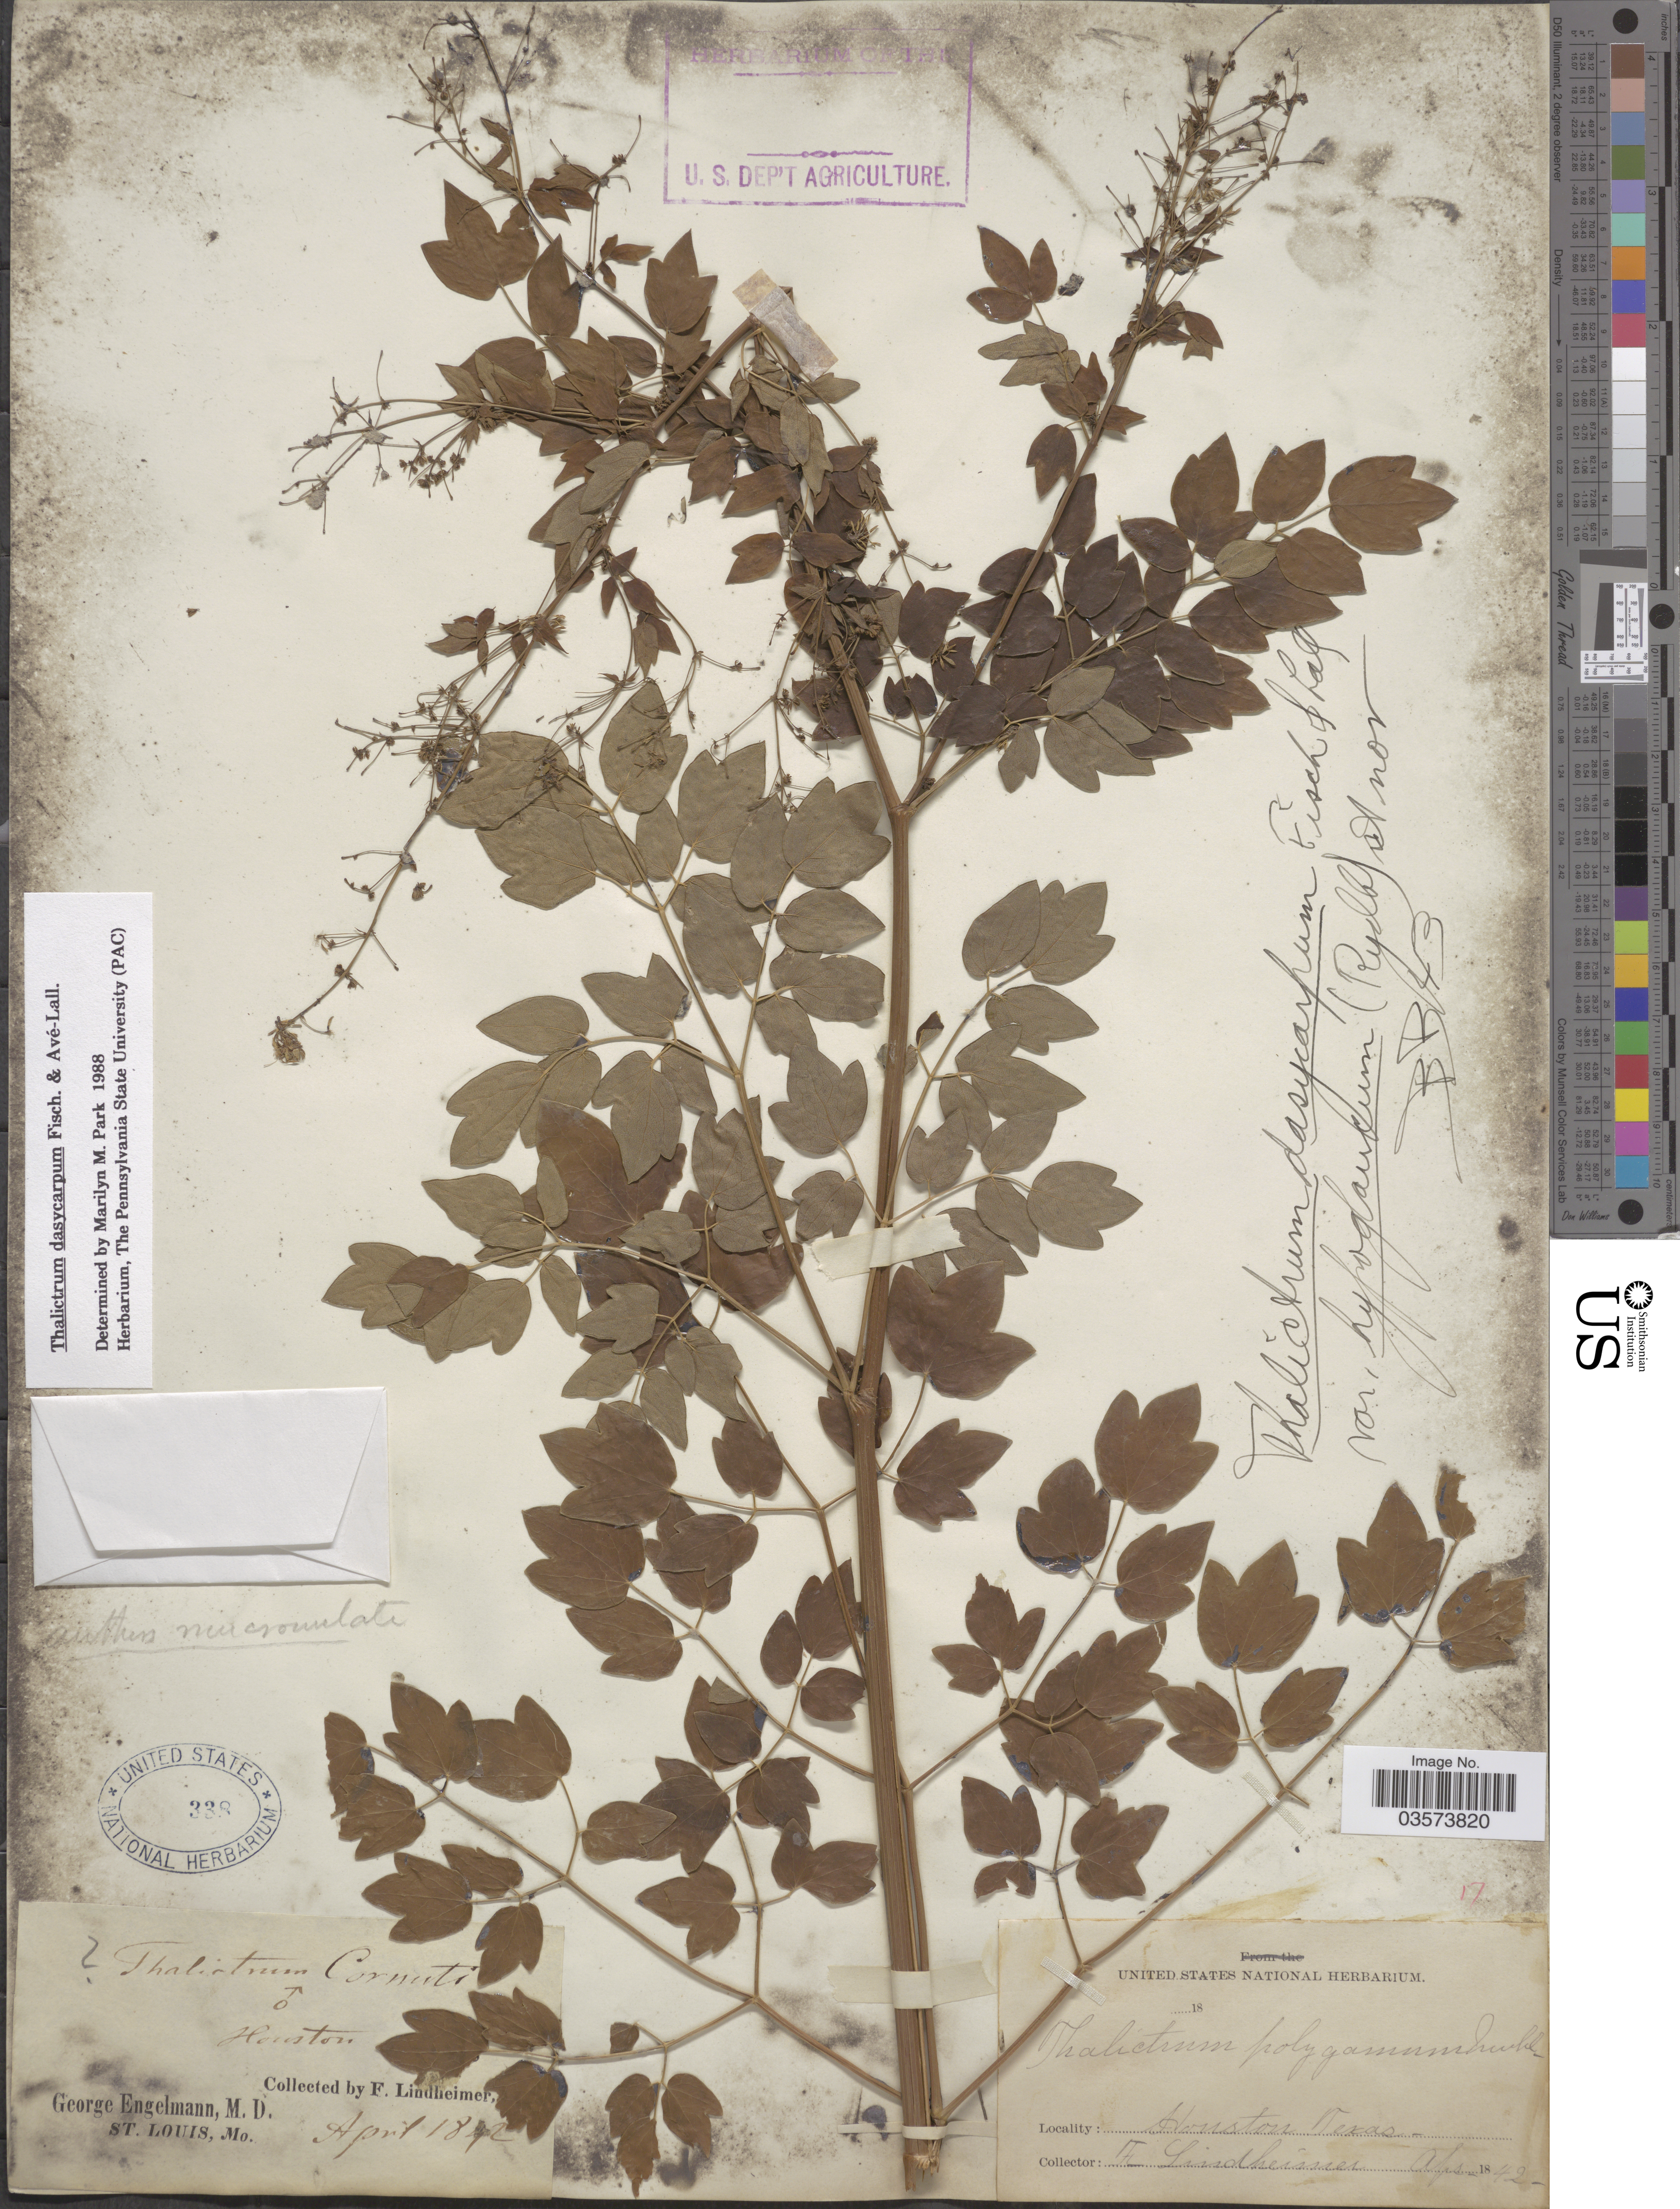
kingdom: Plantae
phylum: Tracheophyta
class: Magnoliopsida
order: Ranunculales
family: Ranunculaceae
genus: Thalictrum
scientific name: Thalictrum dasycarpum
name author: Fisch. & Avé-Lall.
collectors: F. Lindheimer & G. Engelmann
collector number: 2?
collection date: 1842-04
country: United States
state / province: Texas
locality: Houston.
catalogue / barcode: US 338